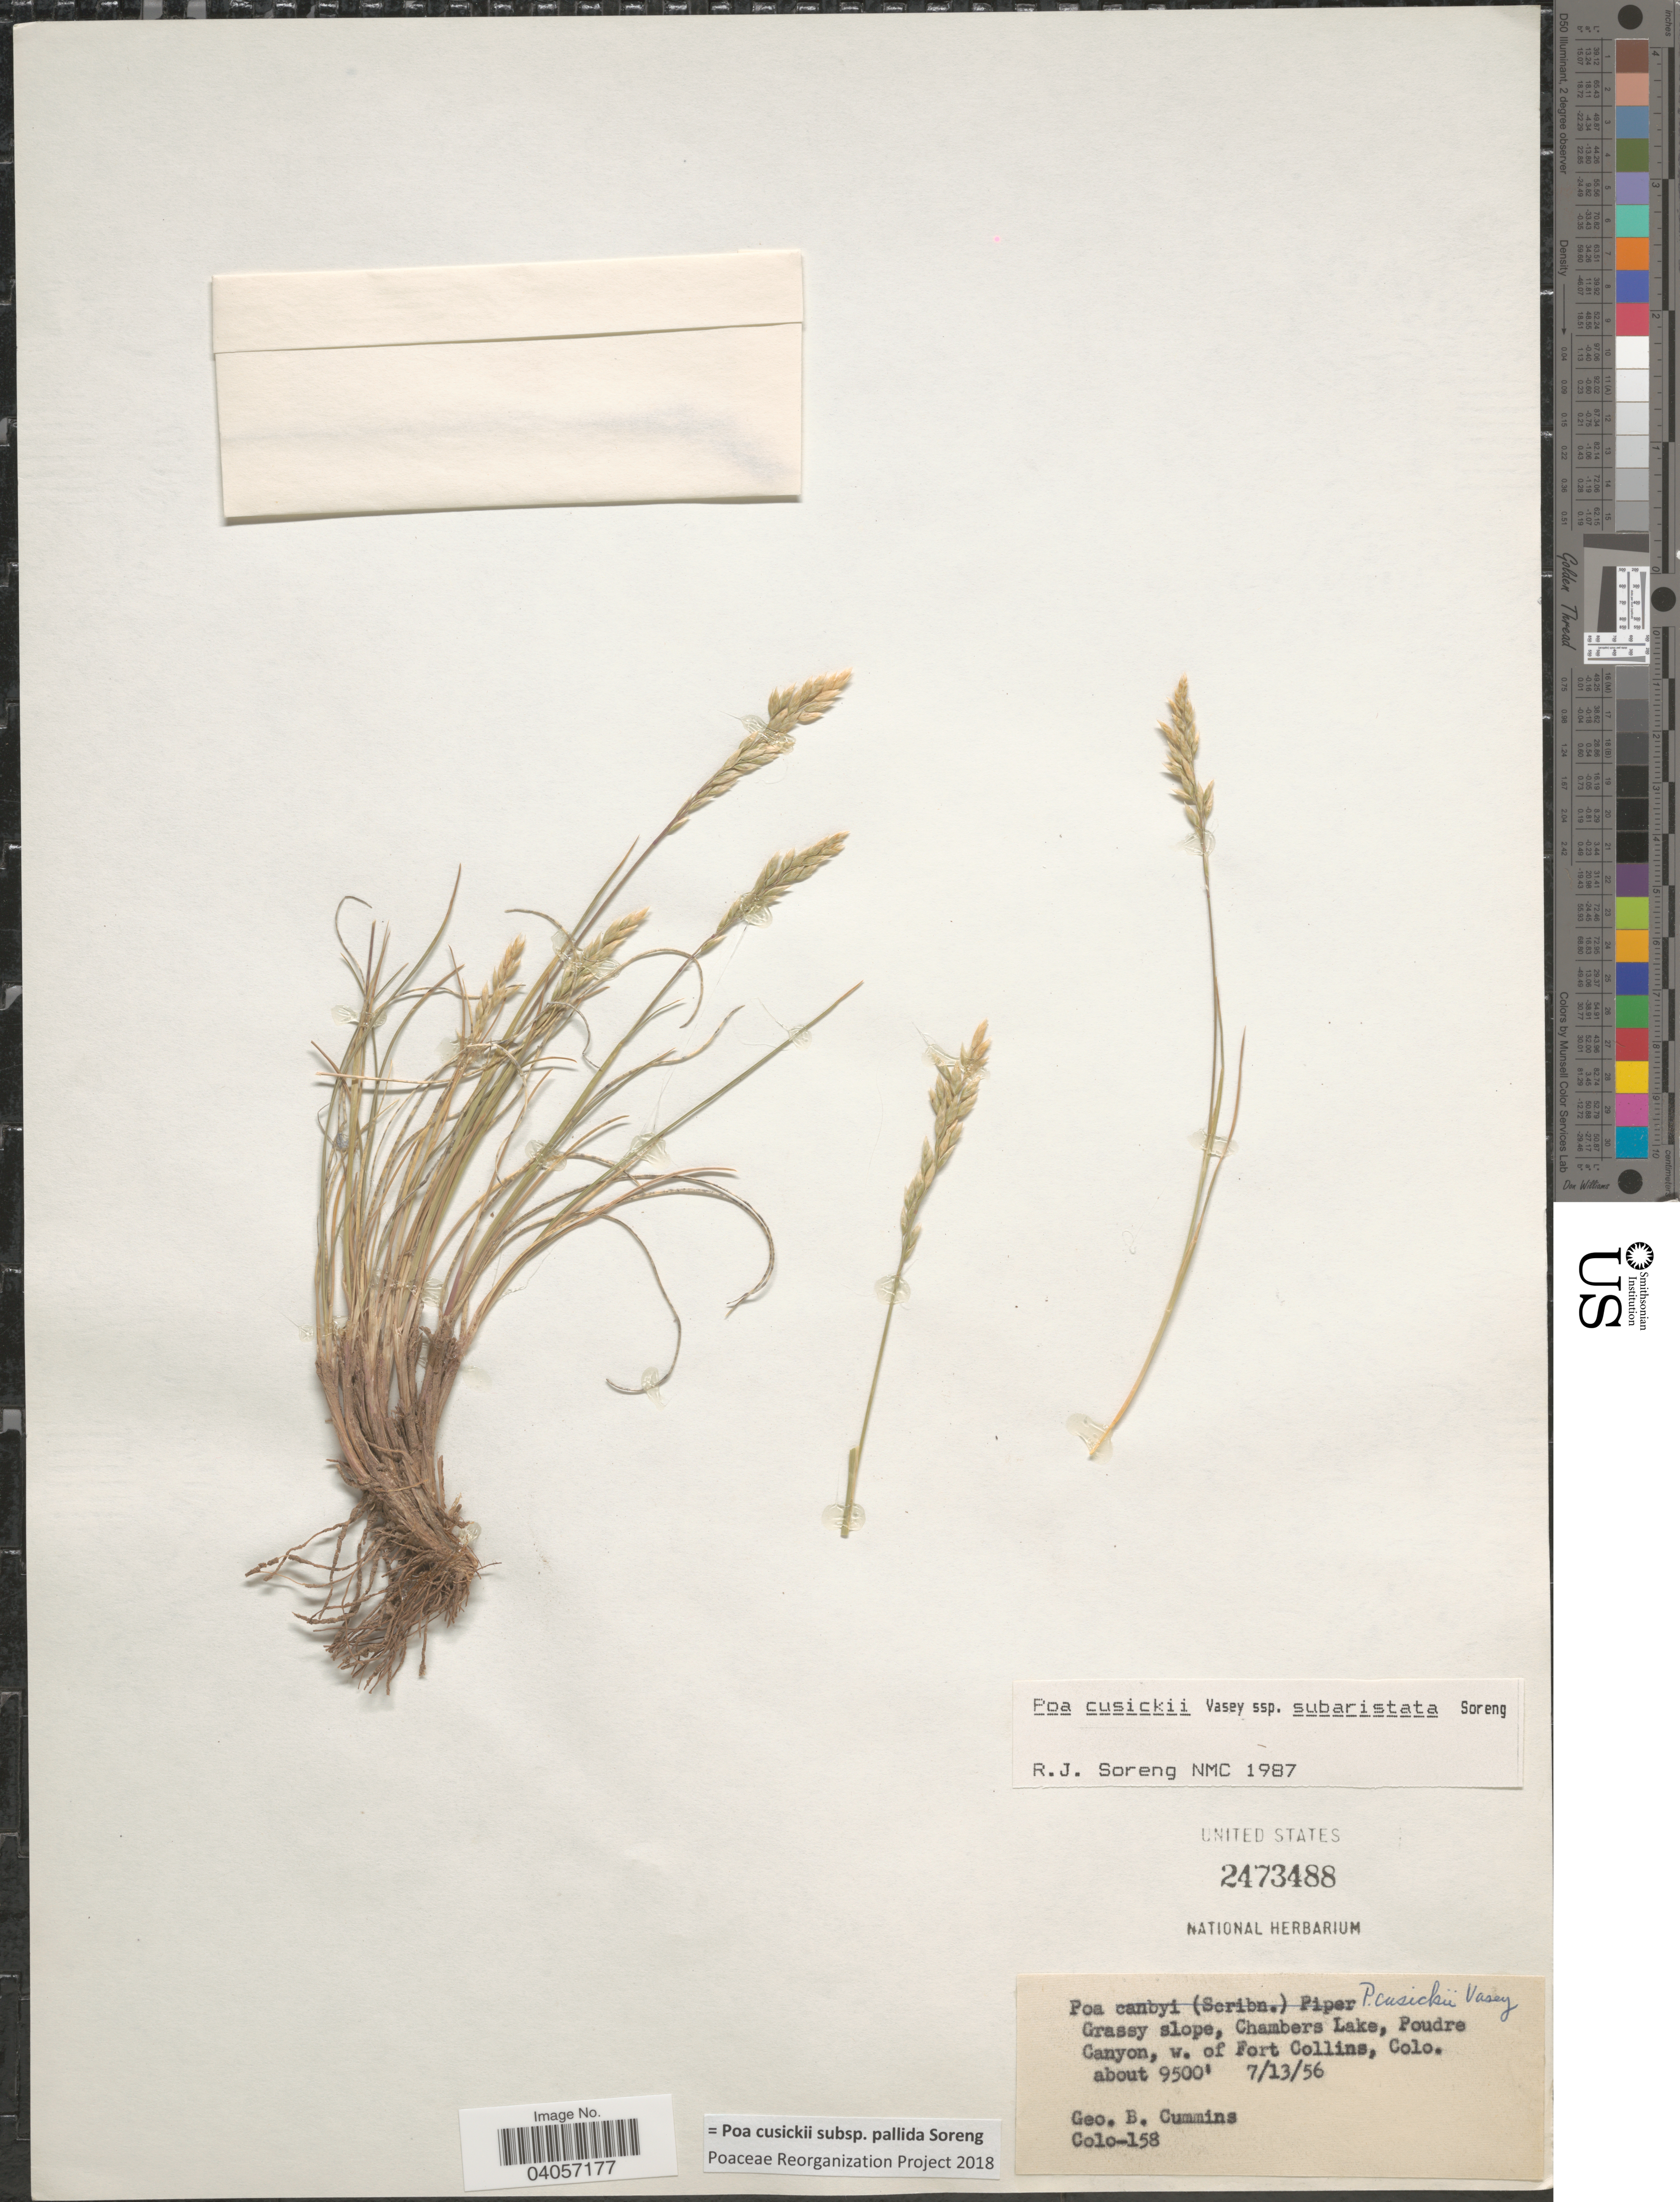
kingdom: Plantae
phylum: Tracheophyta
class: Liliopsida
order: Poales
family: Poaceae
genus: Poa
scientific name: Poa cusickii subsp. pallida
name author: Soreng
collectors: G. Cummins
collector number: Colo-158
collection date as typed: Transcribed d/m/y: 13/7/56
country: United States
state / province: Colorado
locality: Grassy slope, Chambers Lake, Poudre Canyon, w. of Fort Collins.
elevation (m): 2896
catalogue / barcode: US 2473488